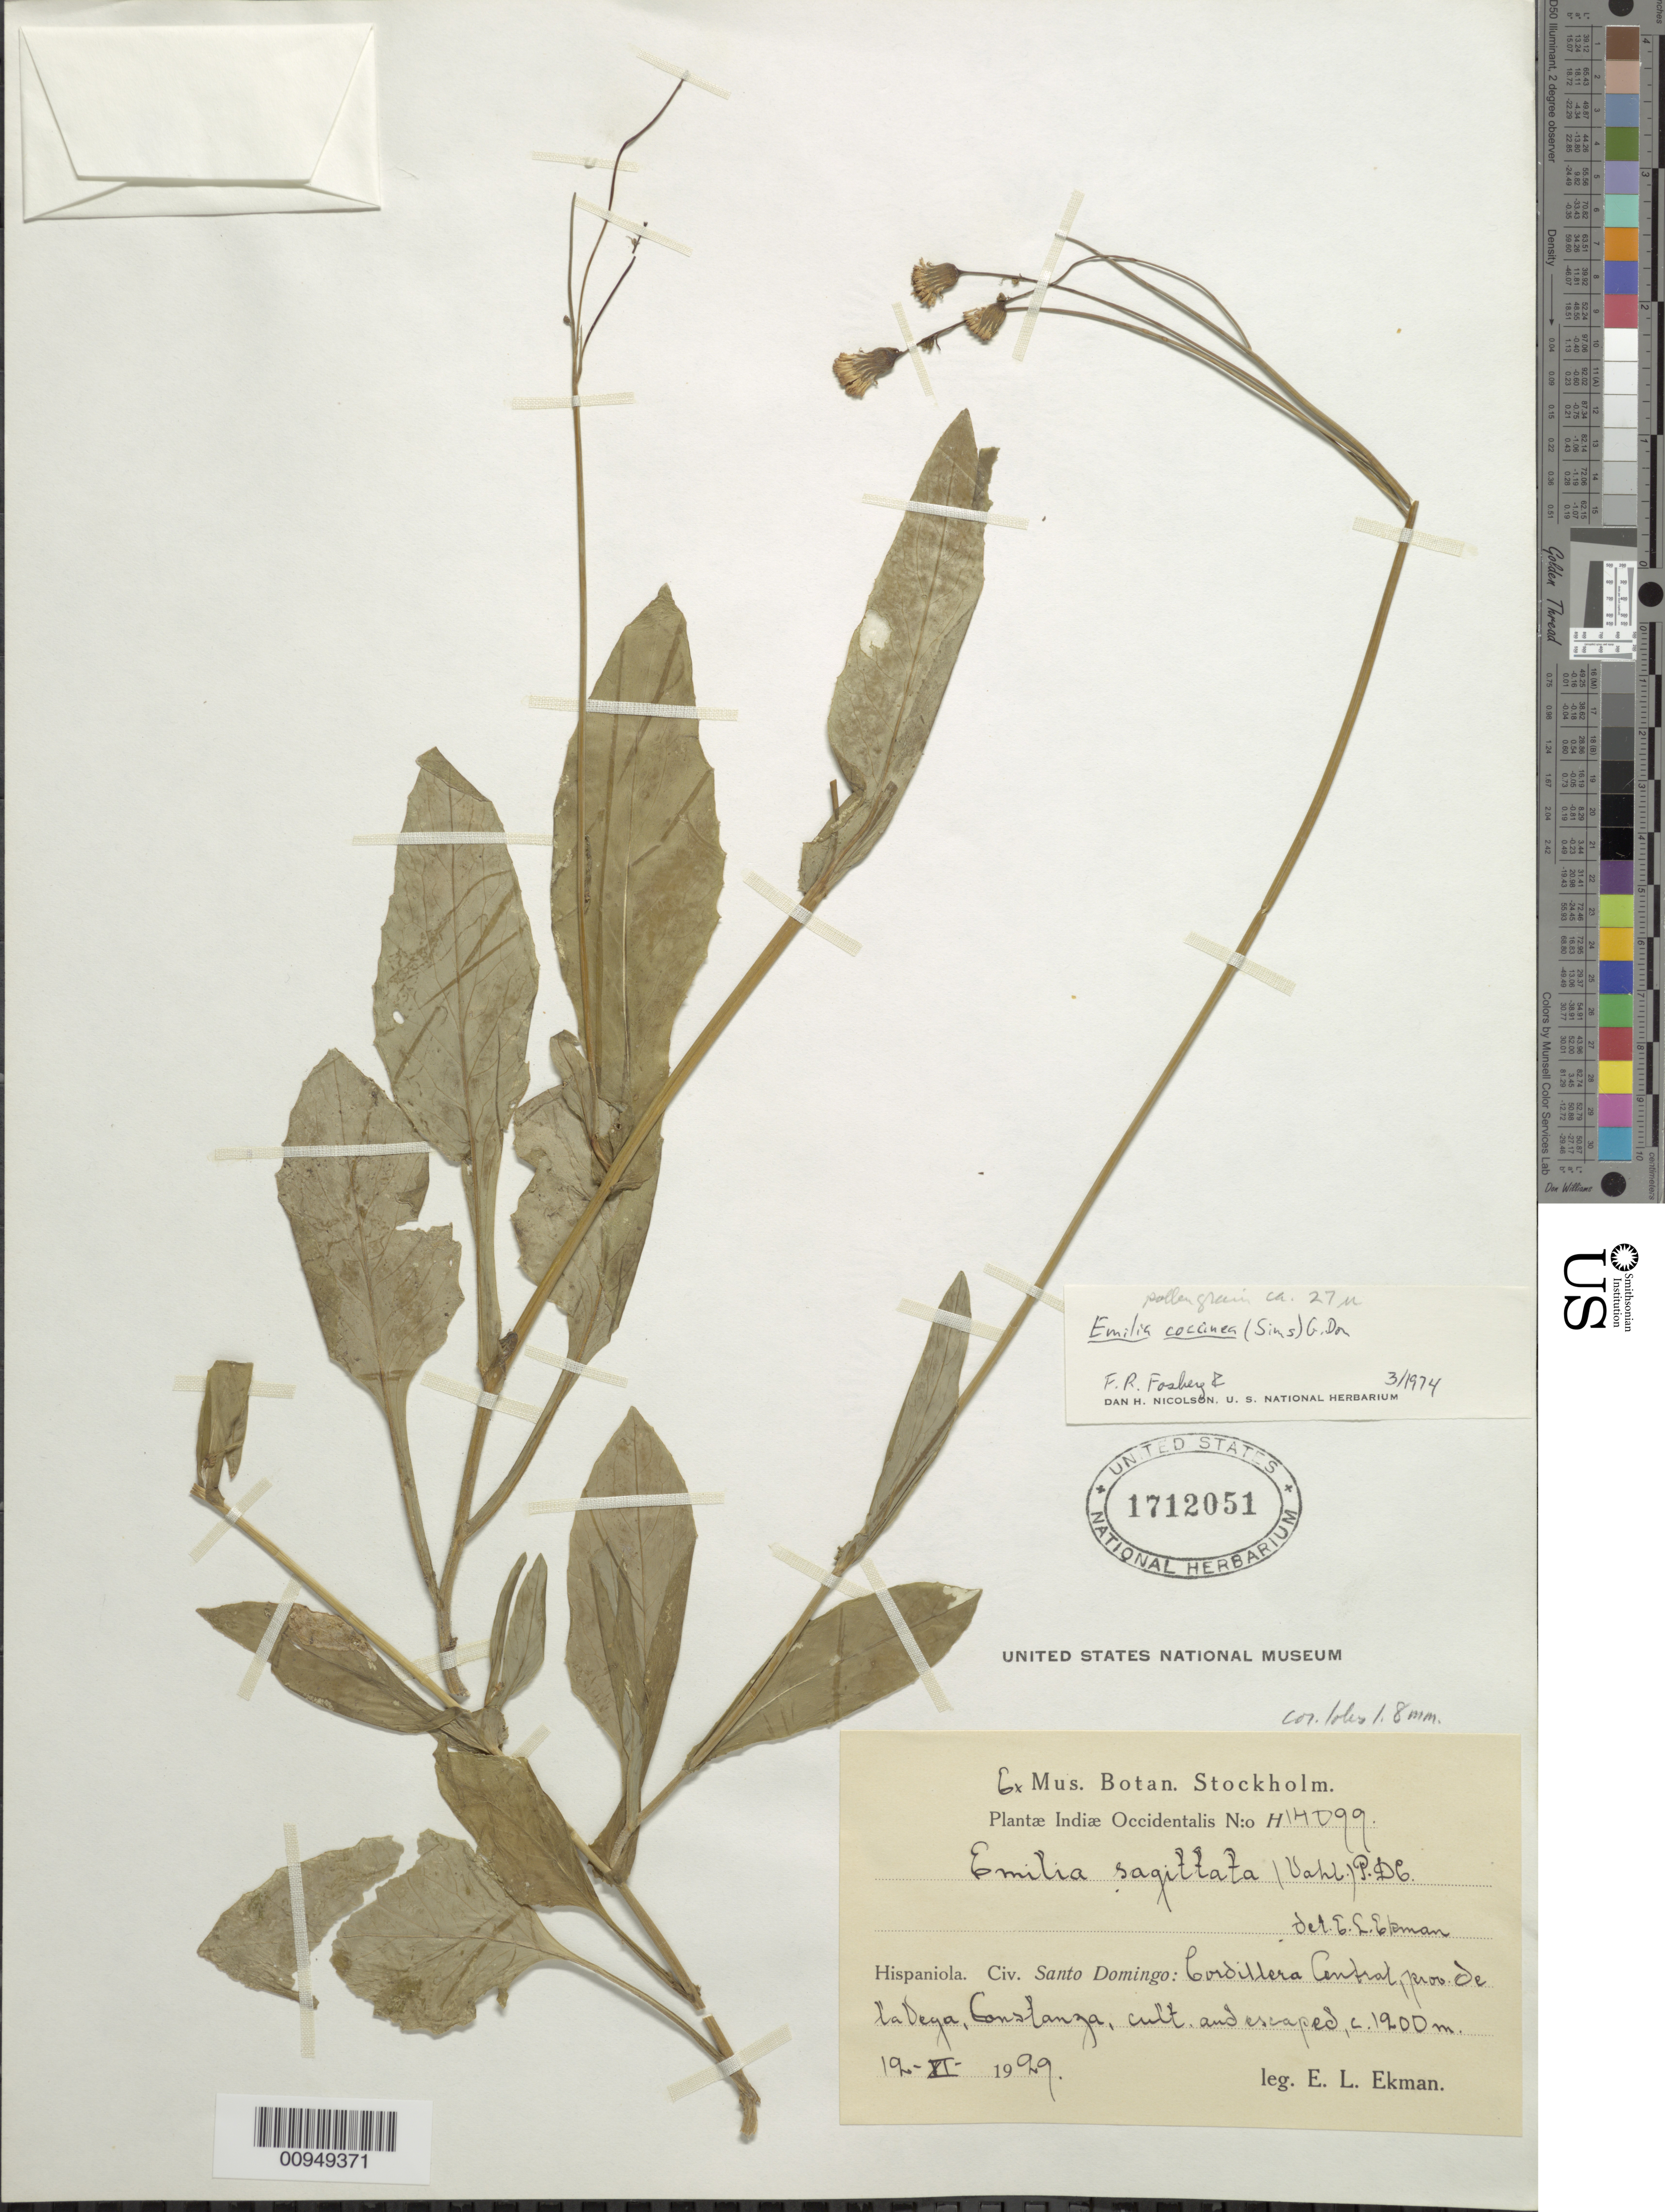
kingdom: Plantae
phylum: Tracheophyta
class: Magnoliopsida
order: Asterales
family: Asteraceae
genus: Emilia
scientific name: Emilia coccinea (Sims) Sweet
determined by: Fosberg, F. R.; Nicolson, D. H.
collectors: E. L. Ekman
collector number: H 14099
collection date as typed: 12 Nov 1929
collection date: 1929-11-12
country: Dominican Republic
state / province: La Vega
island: Hispaniola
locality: Cordillera Central, Constanza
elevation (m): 1200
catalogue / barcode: US 1712051